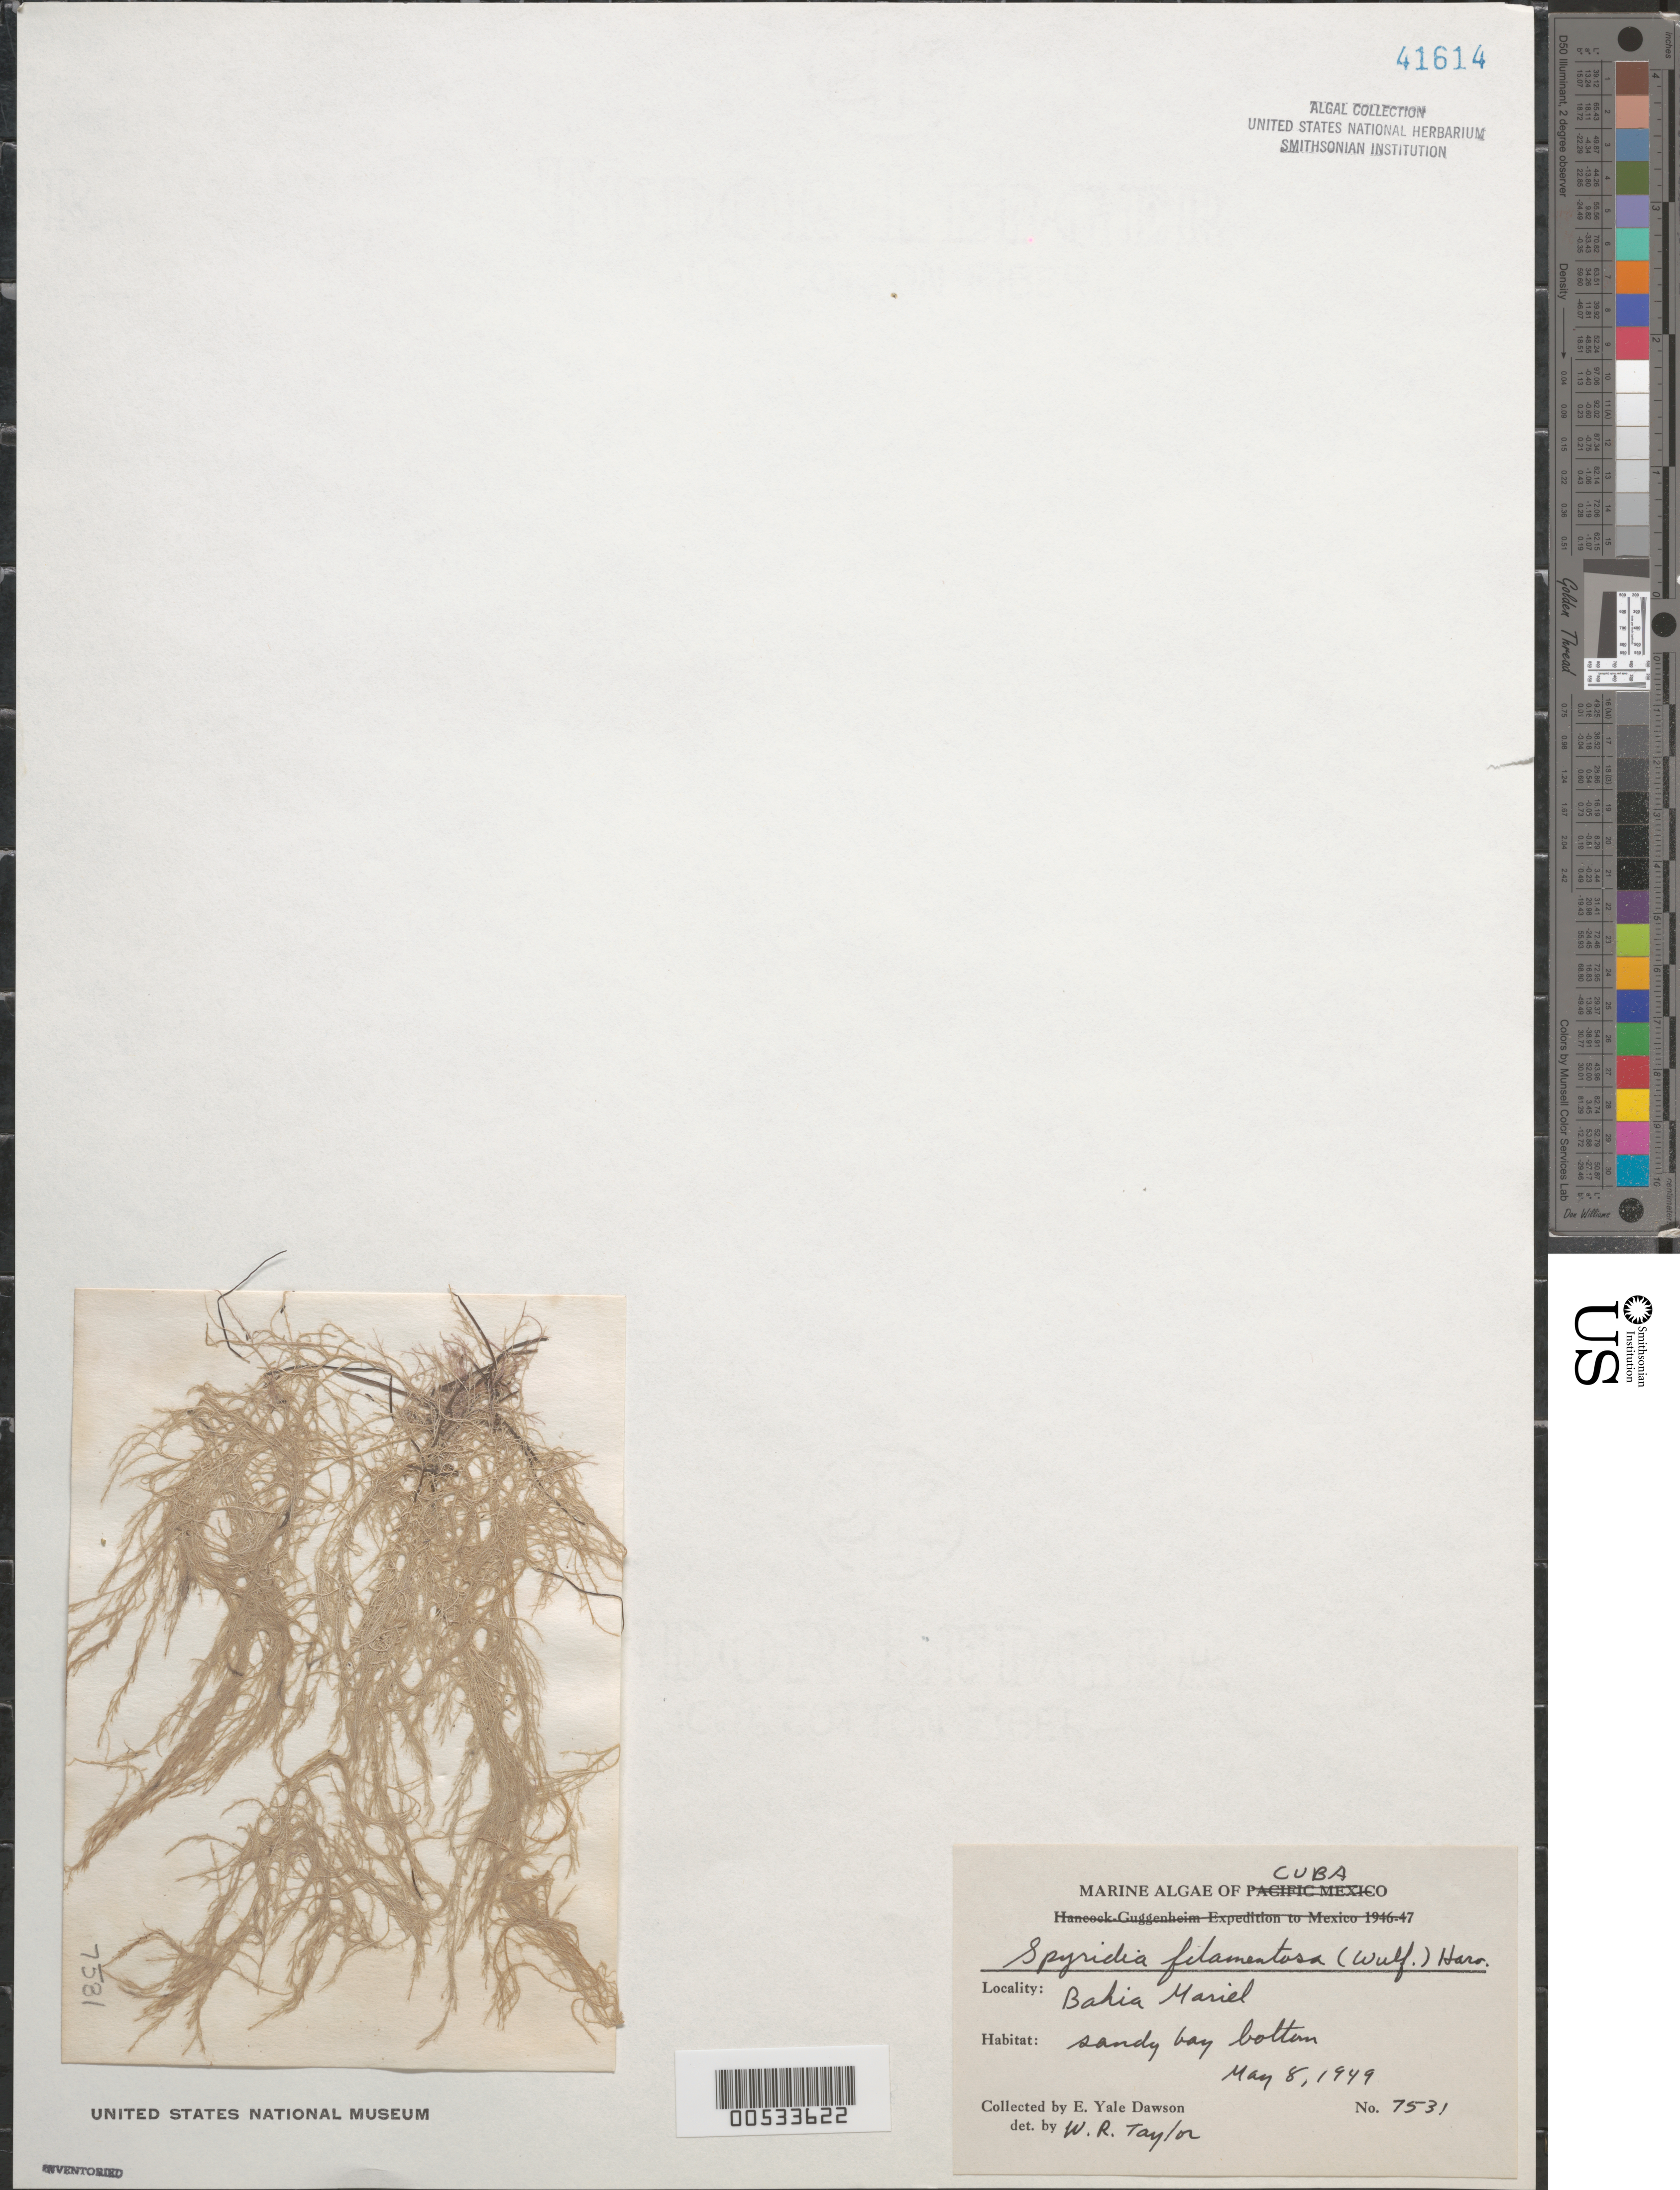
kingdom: Plantae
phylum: Rhodophyta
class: Florideophyceae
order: Ceramiales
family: Spyridiaceae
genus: Spyridia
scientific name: Spyridia filamentosa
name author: (Wulfen) Harv.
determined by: Taylor, William R.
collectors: E. Y. Dawson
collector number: EYD 7531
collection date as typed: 08 May 1949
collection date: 1949-05-08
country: Cuba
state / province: Pinar del Río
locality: Bahia Mariel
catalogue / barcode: US 41614